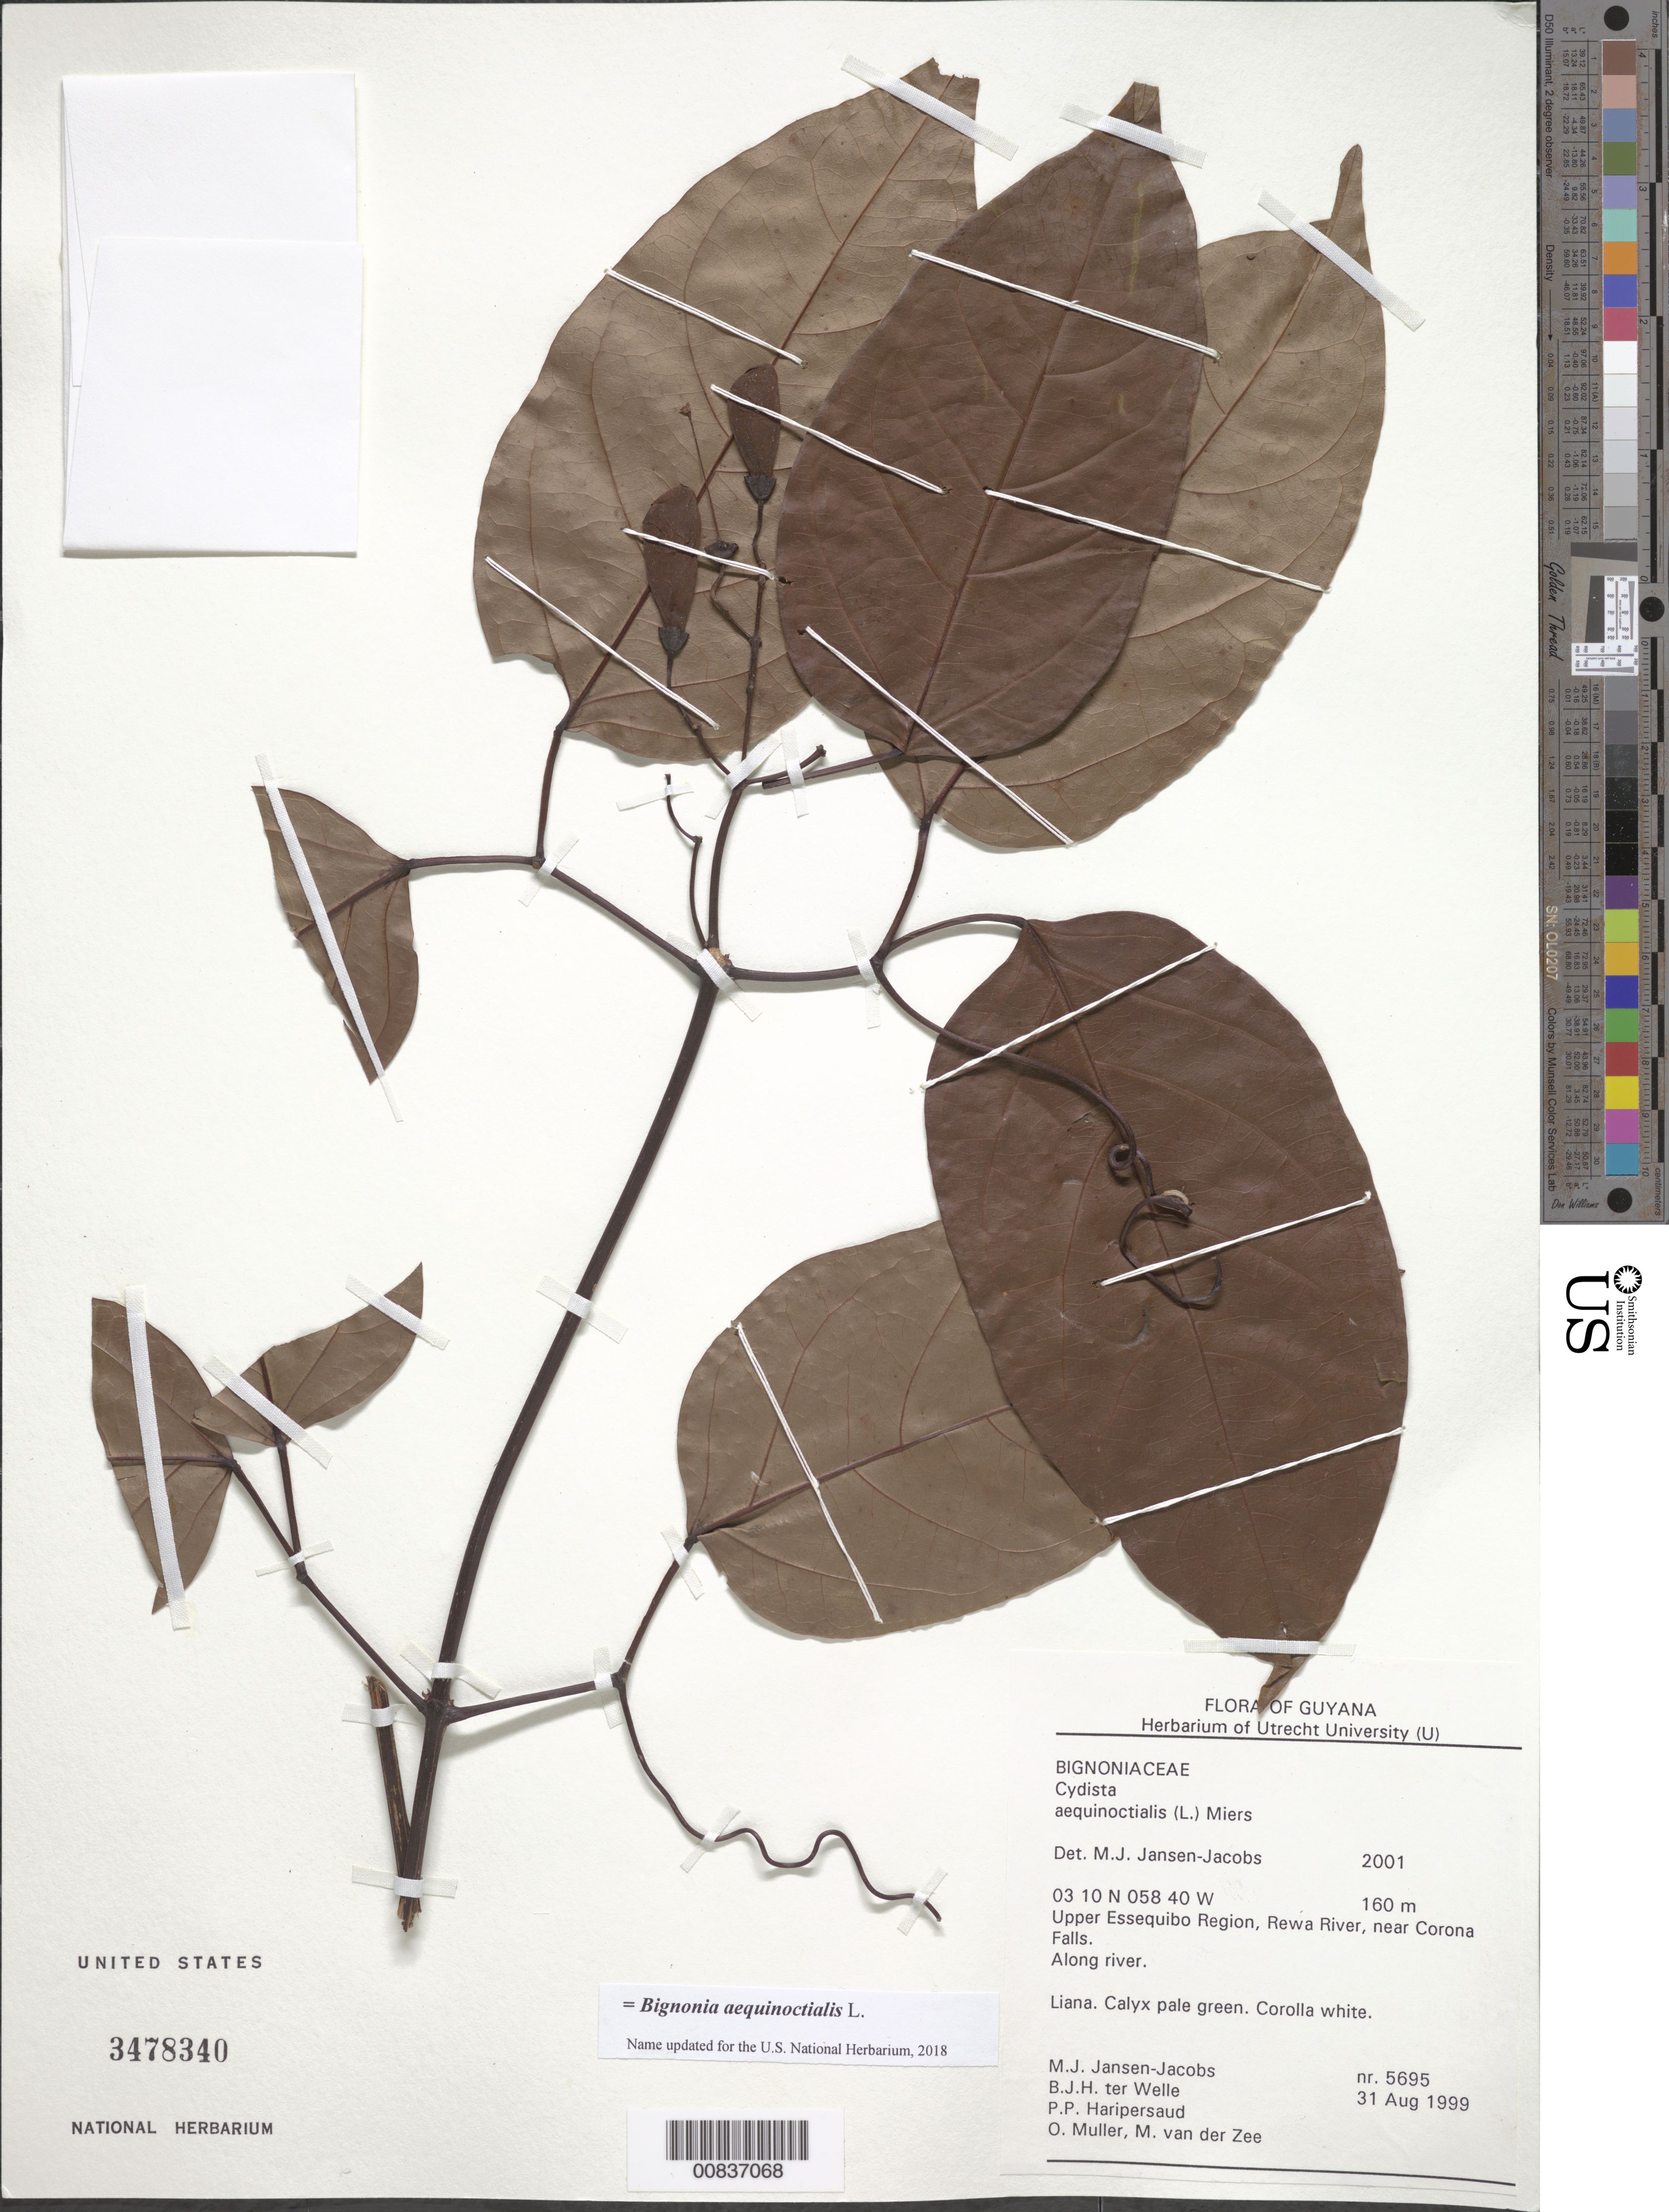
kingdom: Plantae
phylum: Tracheophyta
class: Magnoliopsida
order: Lamiales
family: Bignoniaceae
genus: Bignonia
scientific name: Bignonia aequinoctialis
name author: L.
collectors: M. J. Jansen-Jacobs, B. Welle, P. Haripersaud, O. Muller & M. van der Zee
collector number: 5695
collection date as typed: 31-Aug-99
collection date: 1999-08-31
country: Guyana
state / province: U. Takutu-U. Essequibo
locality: Rewa River, near Corona Falls, Upper Essequibo Region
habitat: Along river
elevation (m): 160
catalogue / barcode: US 3478340